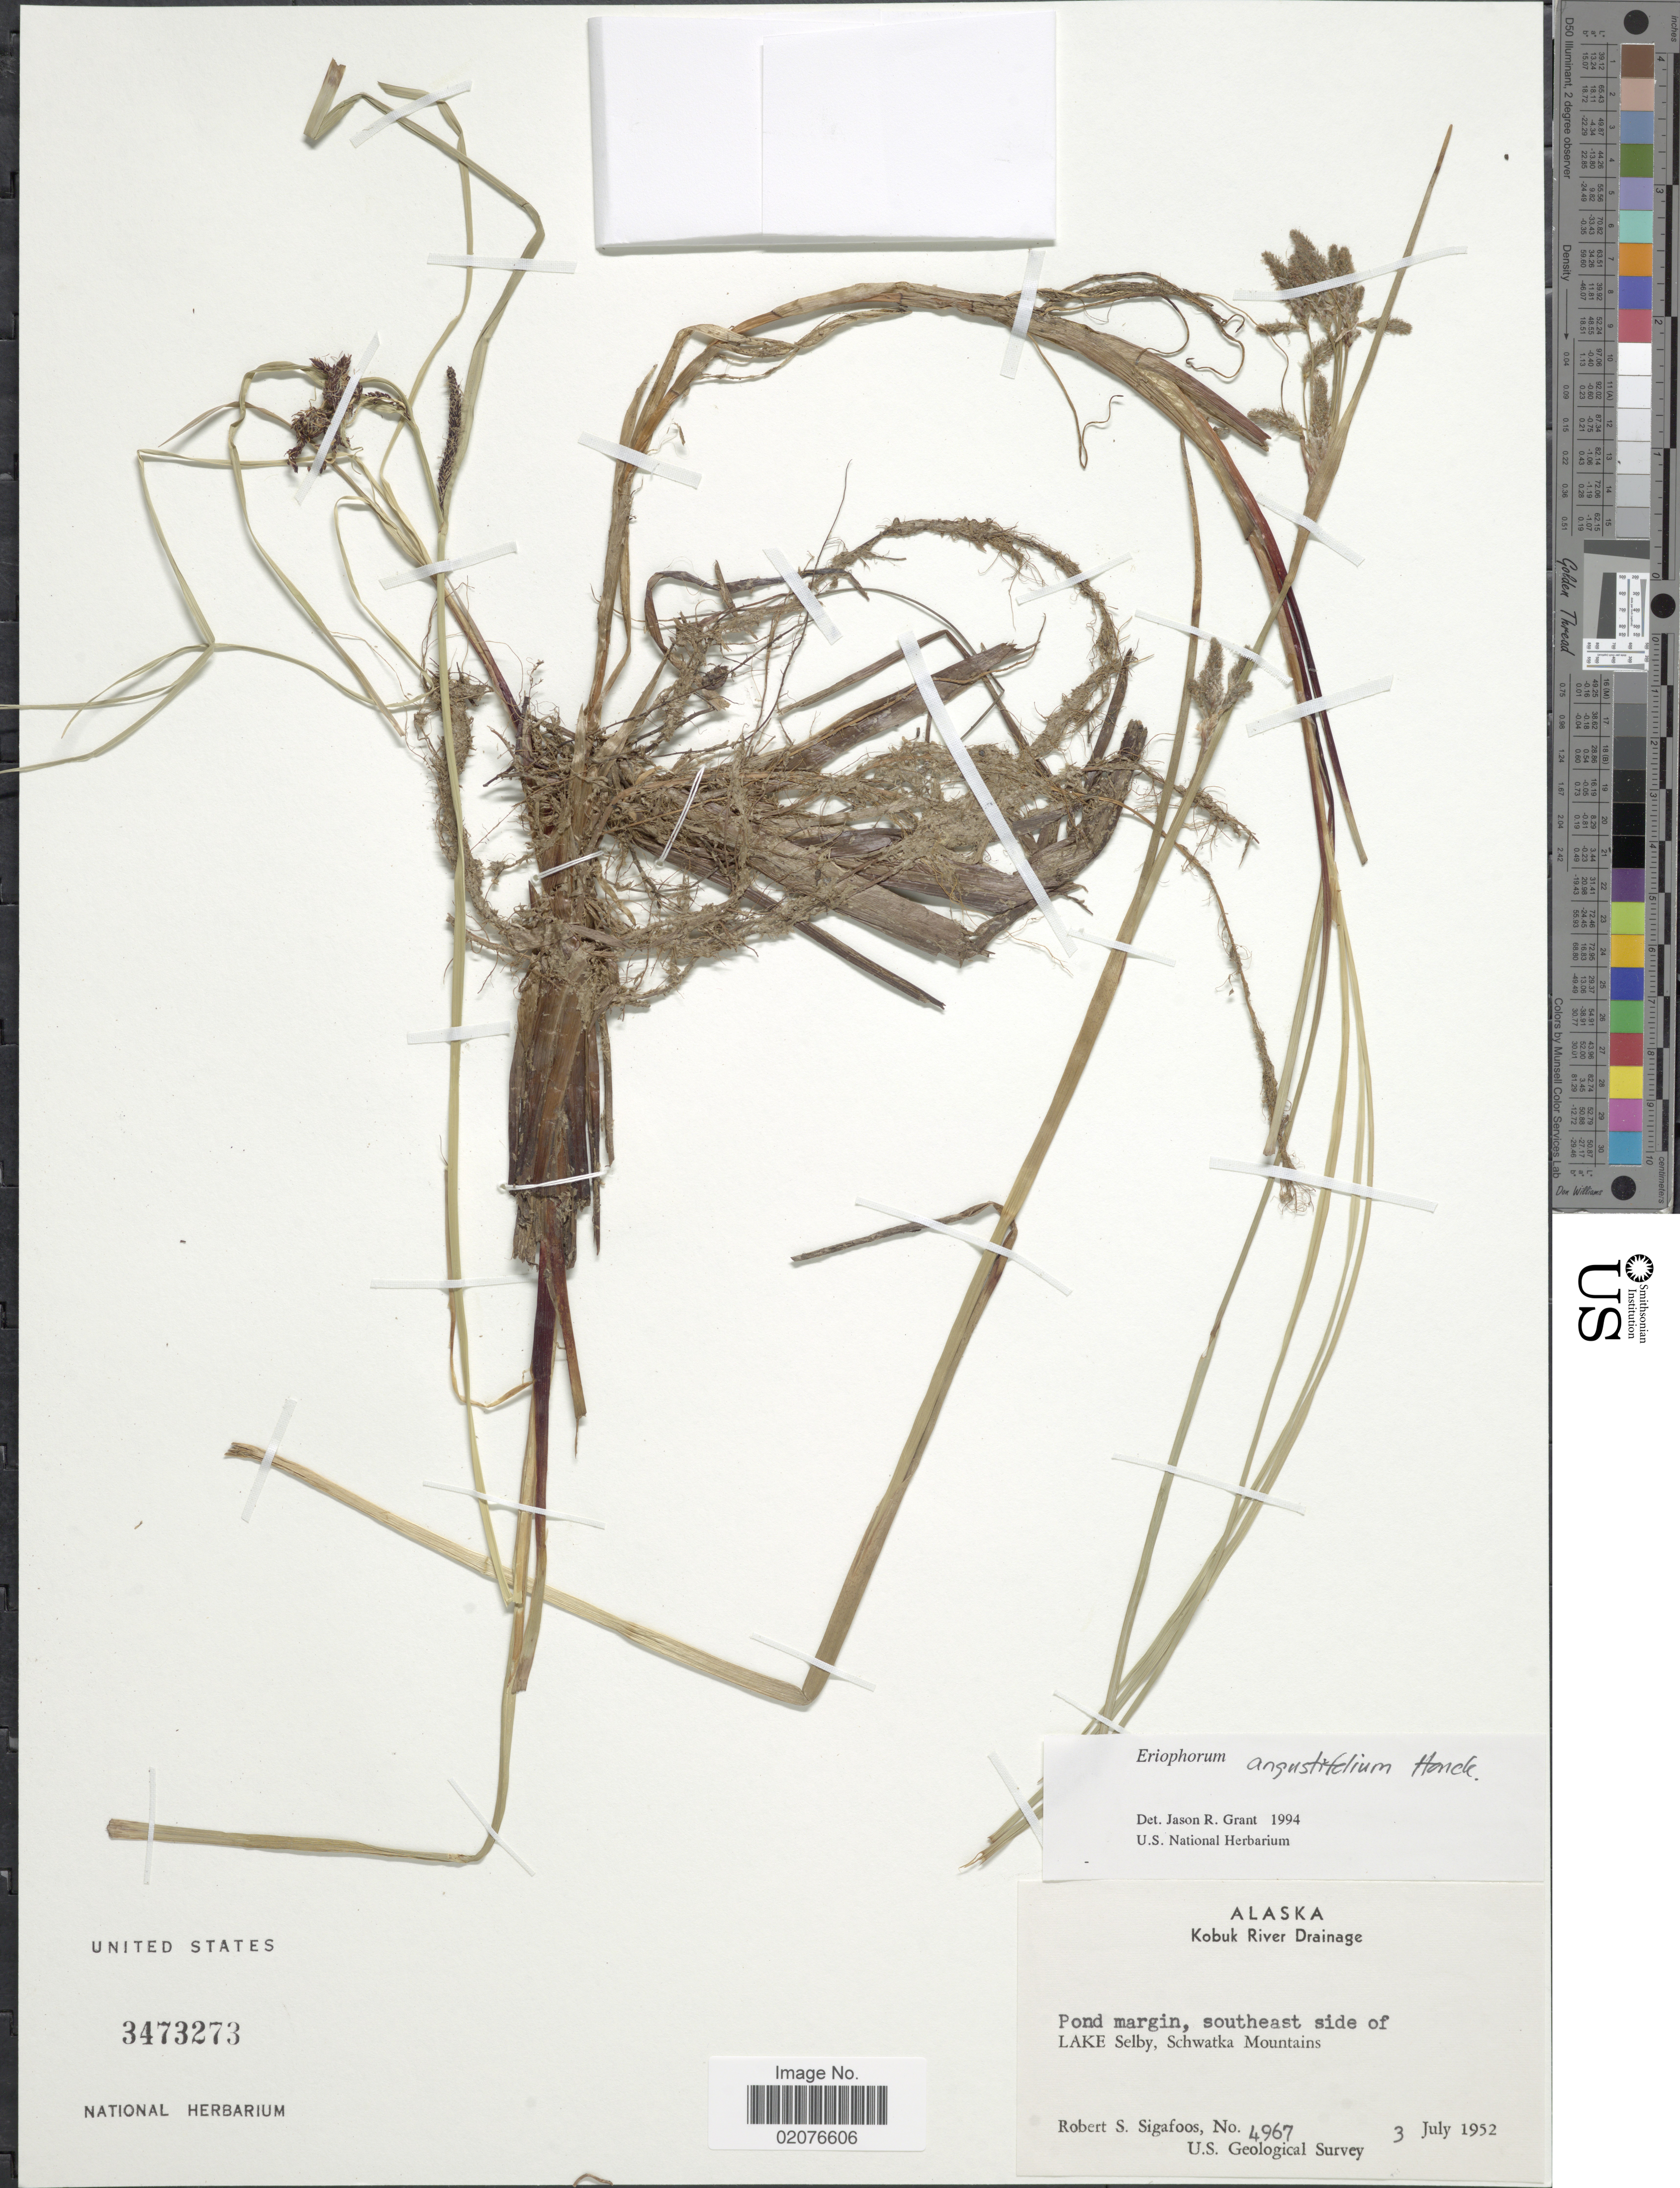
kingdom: Plantae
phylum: Tracheophyta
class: Liliopsida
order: Poales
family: Cyperaceae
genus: Eriophorum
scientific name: Eriophorum angustifolium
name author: Honck.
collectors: R. Sigafoos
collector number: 4967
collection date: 1952-07-03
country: United States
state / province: Alaska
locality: Kobuk River Drainage, Pond margin, southeast side of Lake Selby, Schwatka Mountains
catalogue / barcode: US 3473273